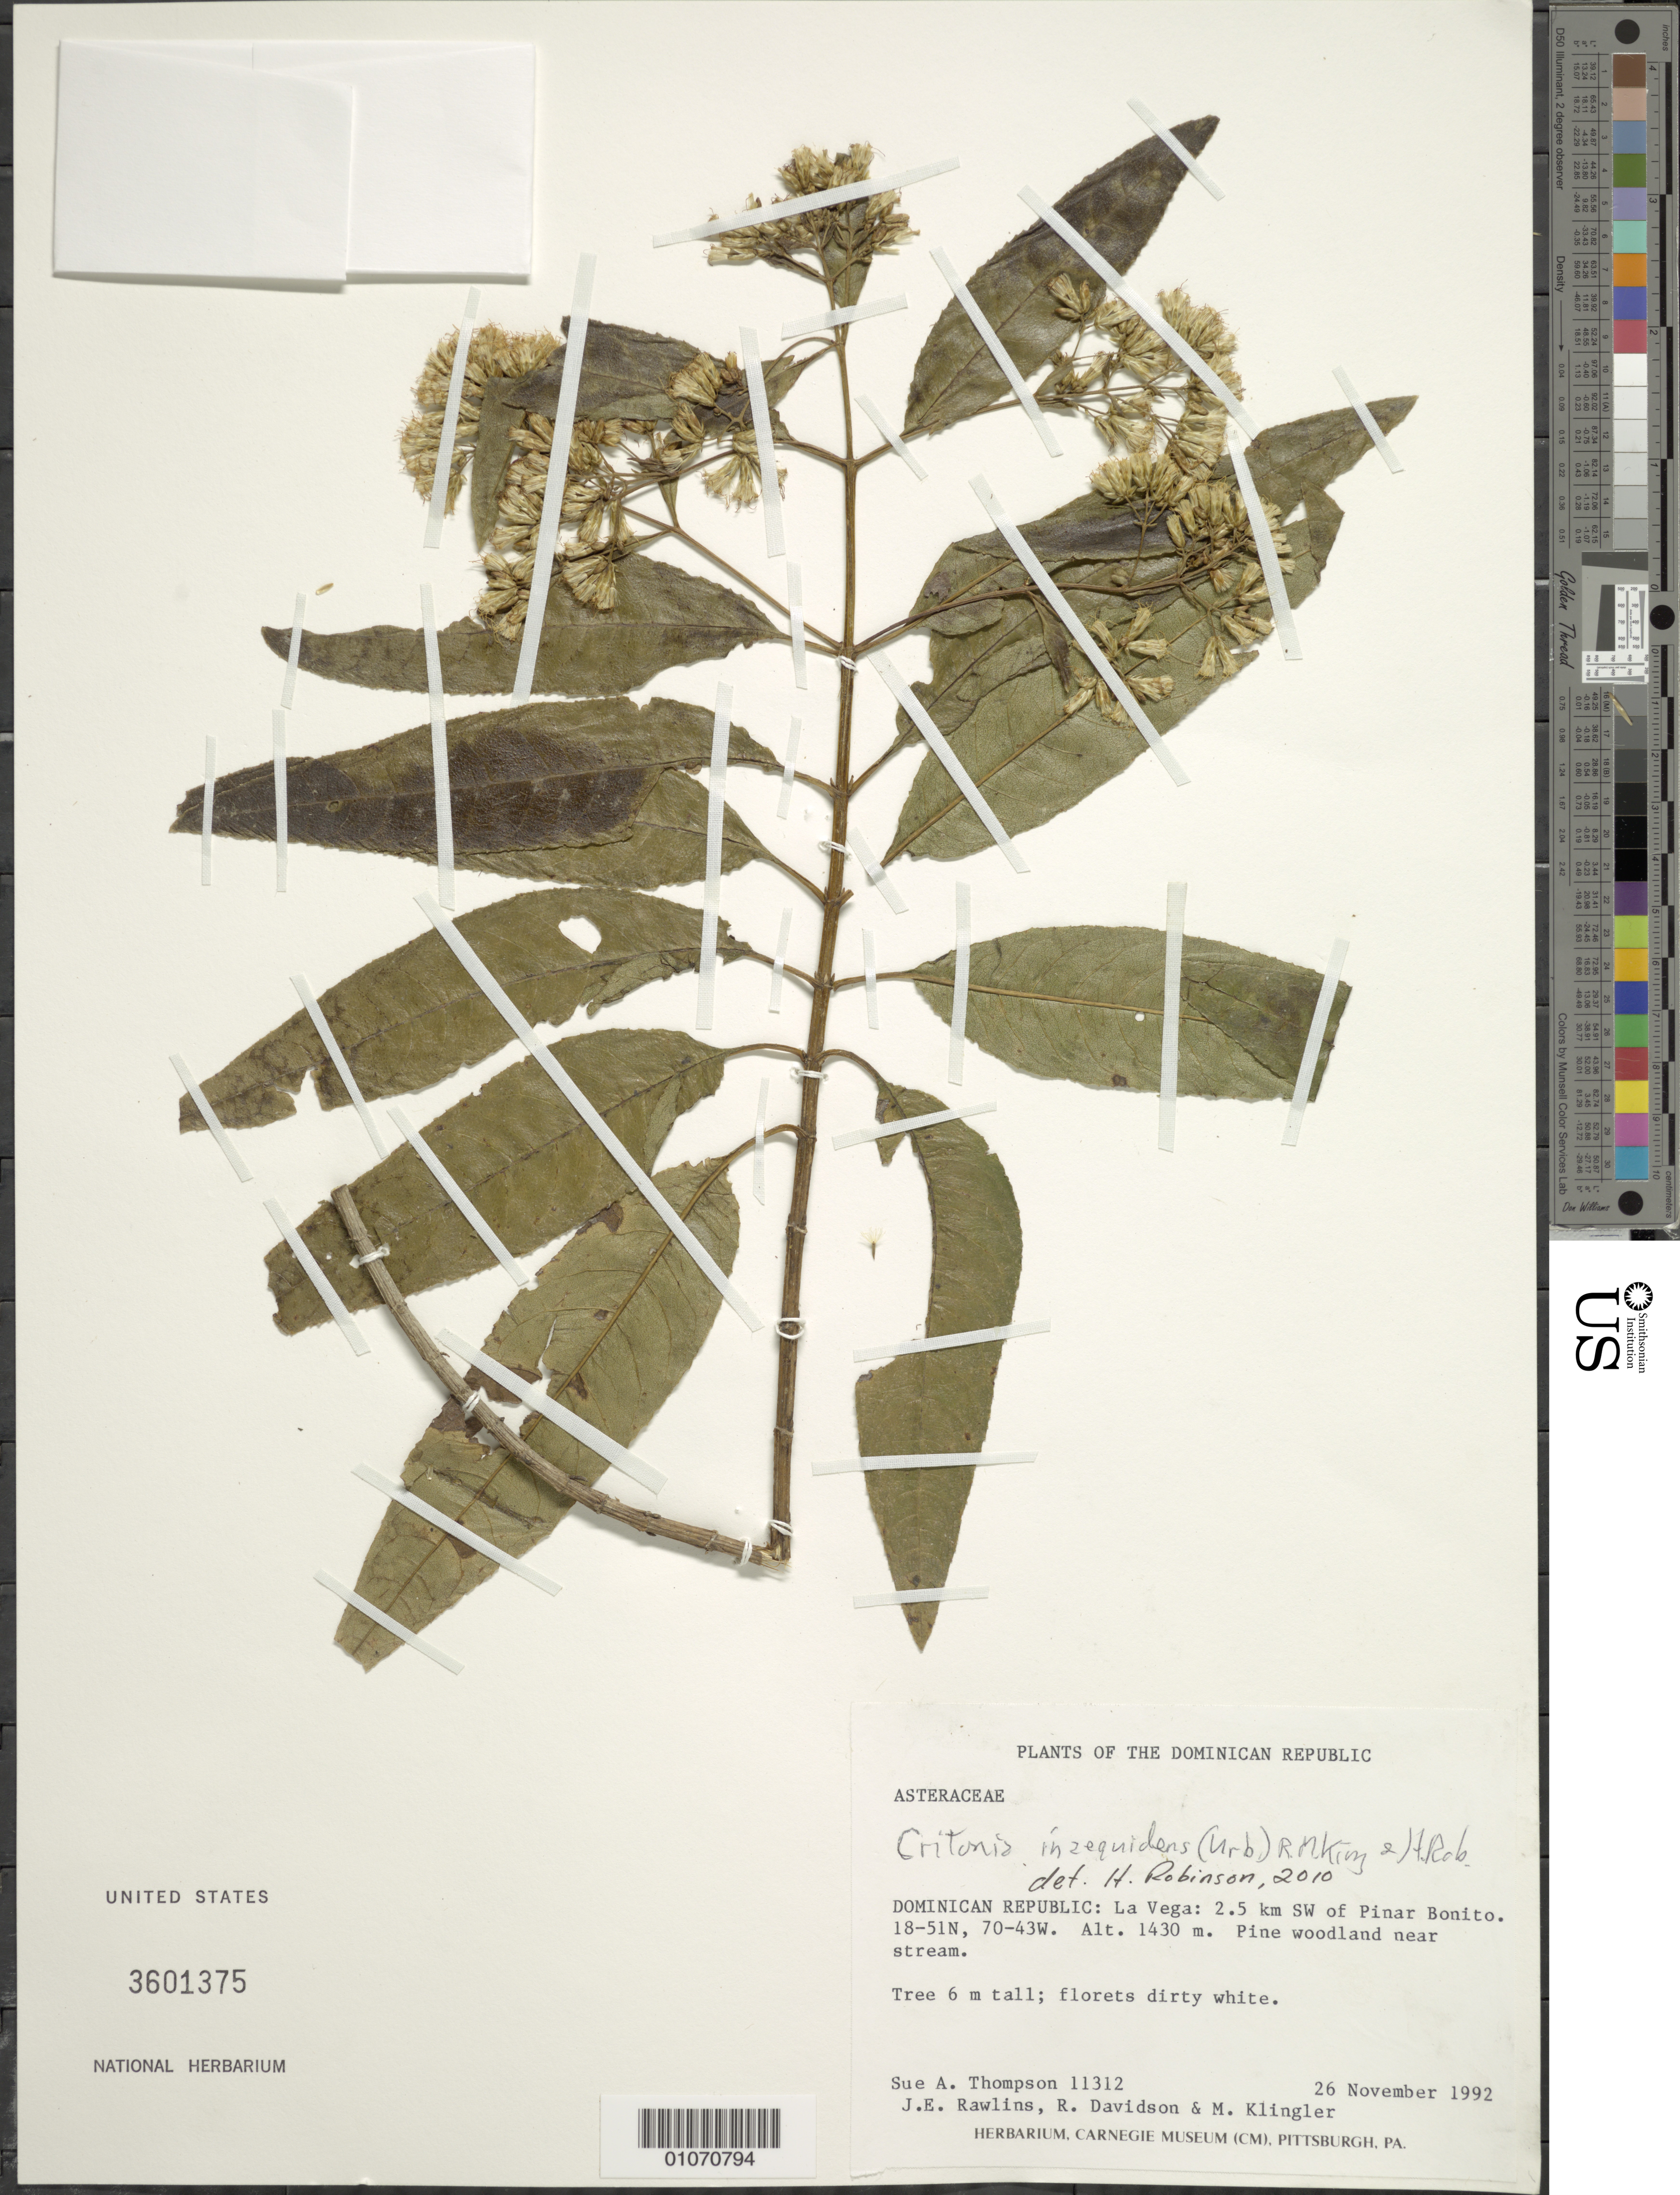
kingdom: Plantae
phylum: Tracheophyta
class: Magnoliopsida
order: Asterales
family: Asteraceae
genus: Critonia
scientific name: Critonia inaequidens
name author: (Urb.) R.M. King & H. Rob.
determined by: Robinson, Harold E., (US)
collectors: S. A. Thompson, J. Rawlins, R. Davidson & M. Klinger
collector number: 11312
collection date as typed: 26 Nov 1992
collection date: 1992-11-26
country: Dominican Republic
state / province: La Vega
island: Hispaniola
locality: Pinar Bonito, 2.5 km SW of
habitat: Pine woodland near stream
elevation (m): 1430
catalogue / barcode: US 3601375